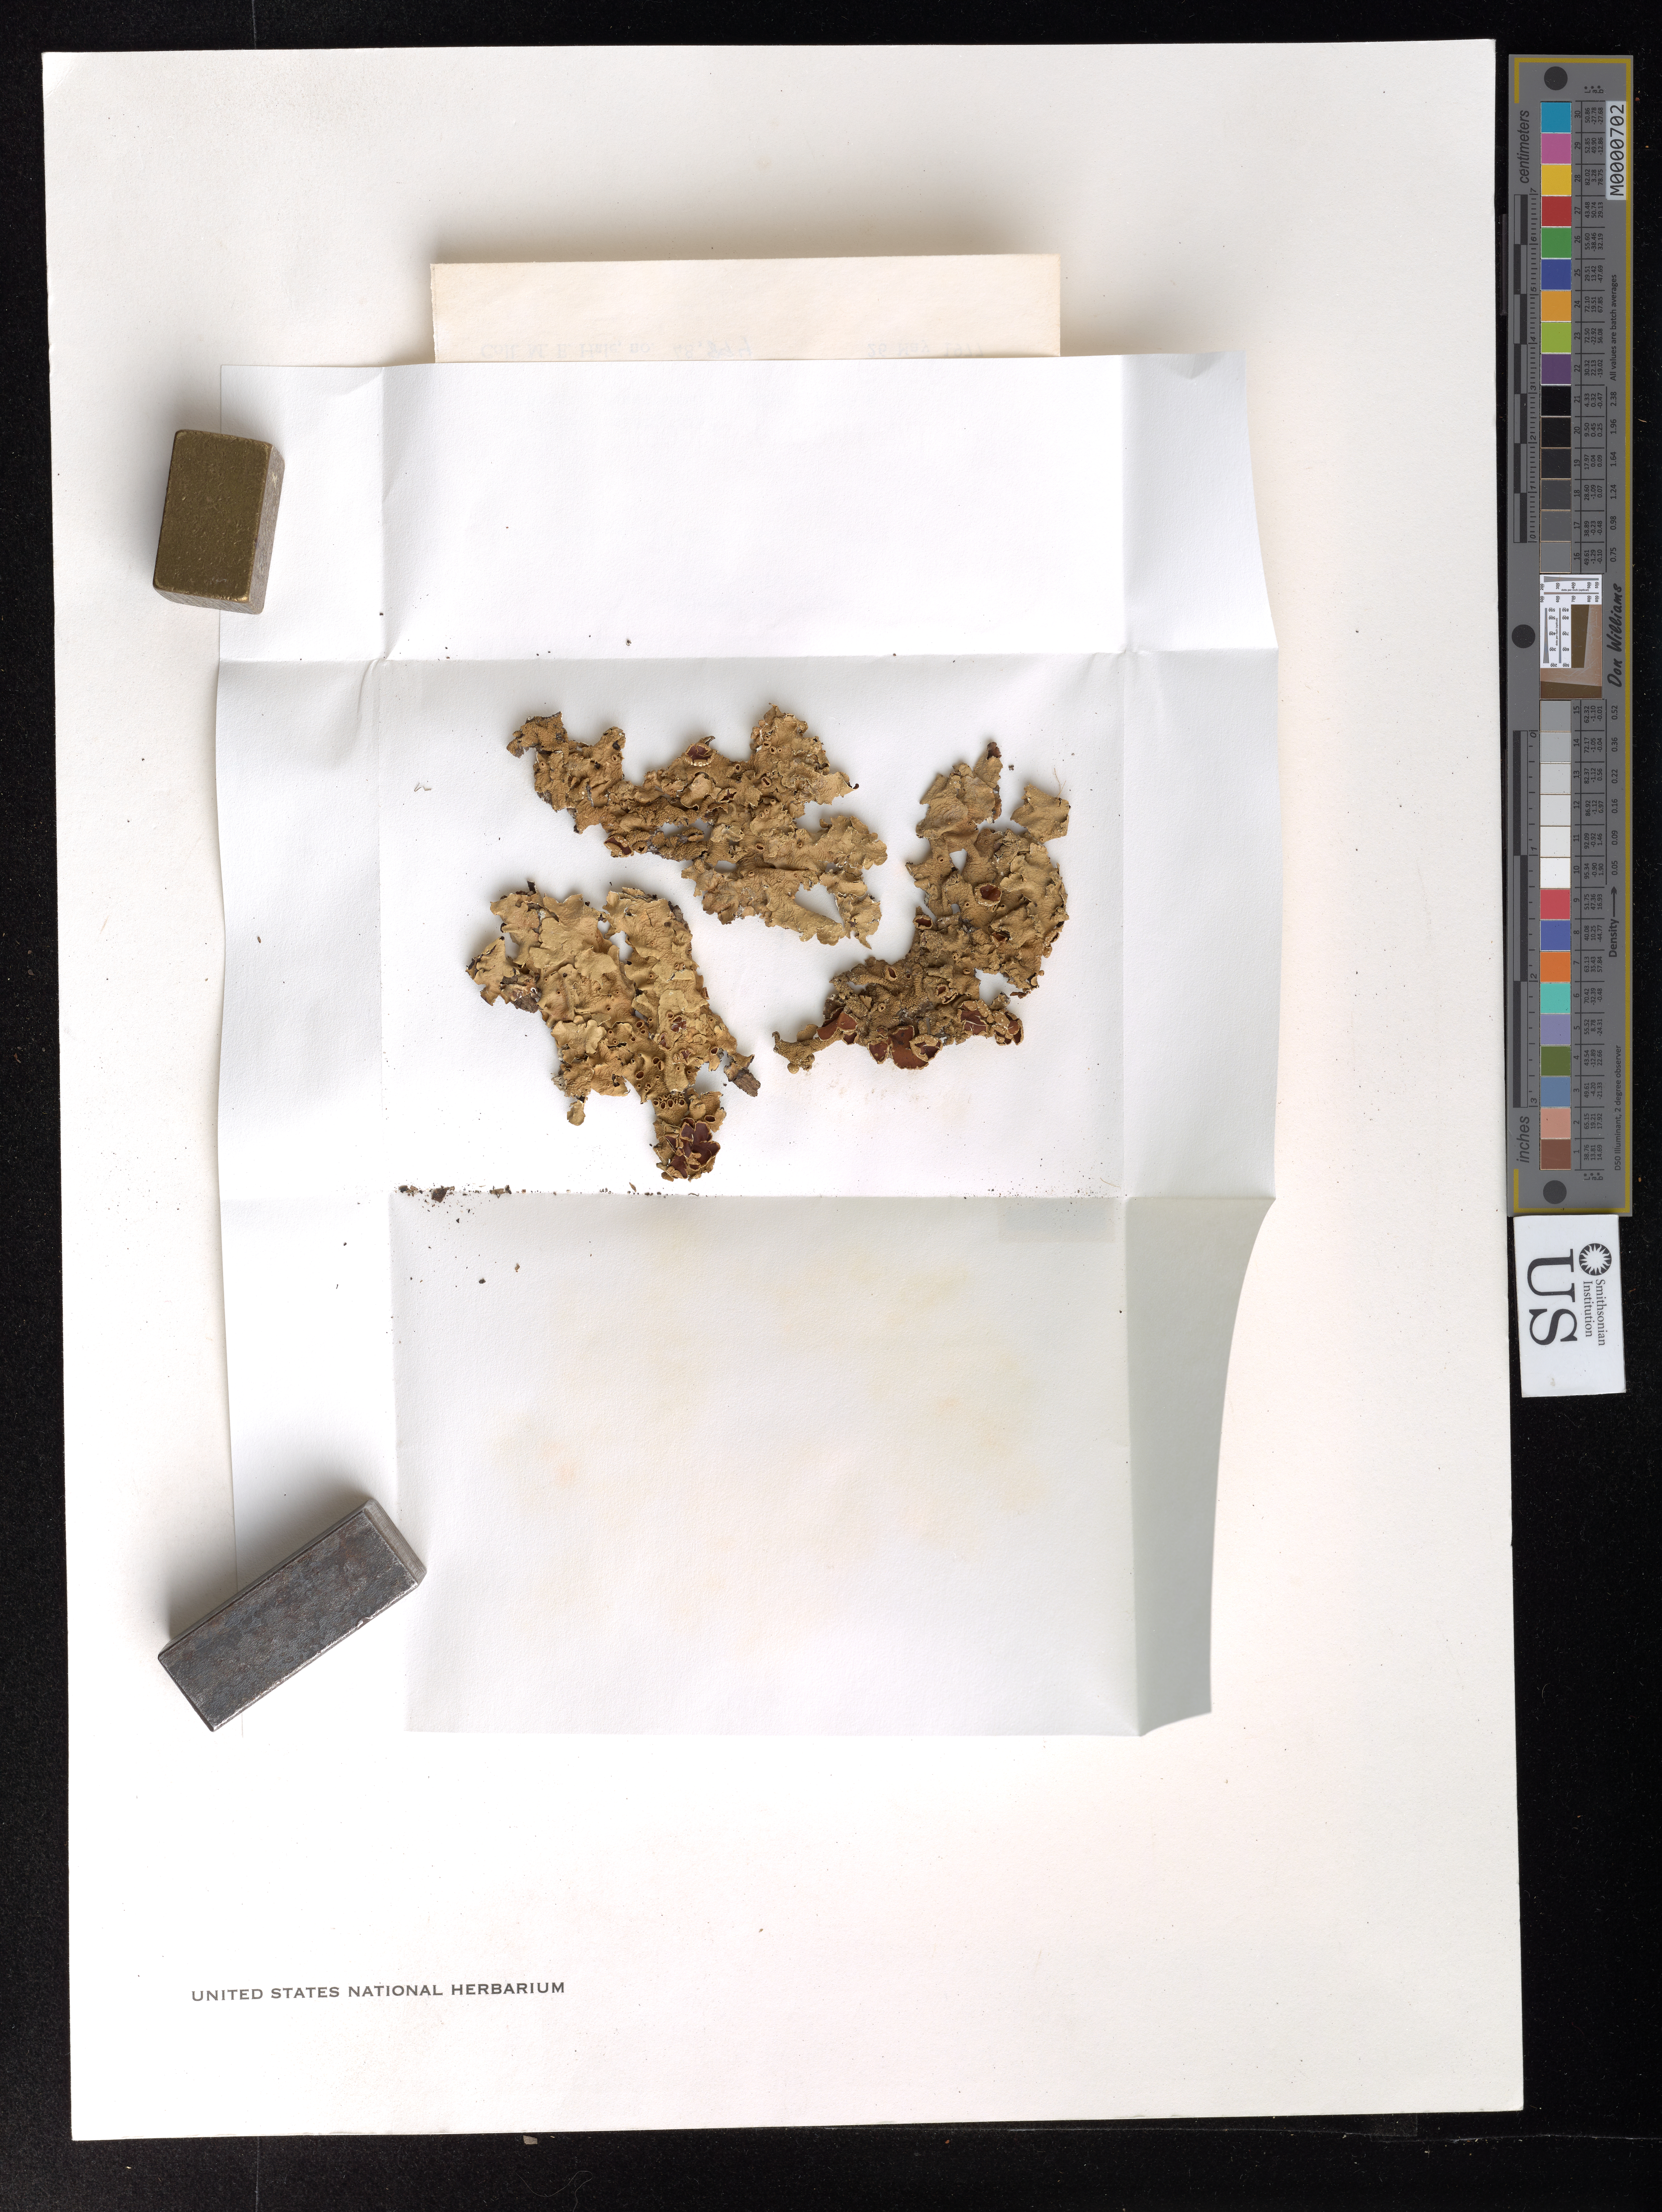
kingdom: Fungi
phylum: Ascomycota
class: Lecanoromycetes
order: Lecanorales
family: Parmeliaceae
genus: Flavopunctelia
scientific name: Flavopunctelia flaventior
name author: (Stirt.) Hale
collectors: M. Hale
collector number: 48894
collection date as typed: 26 May 1977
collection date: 1977-05-26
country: United States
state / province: Texas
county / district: Jeff Davis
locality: Macdonald observatory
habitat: Oak forest along road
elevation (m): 2000